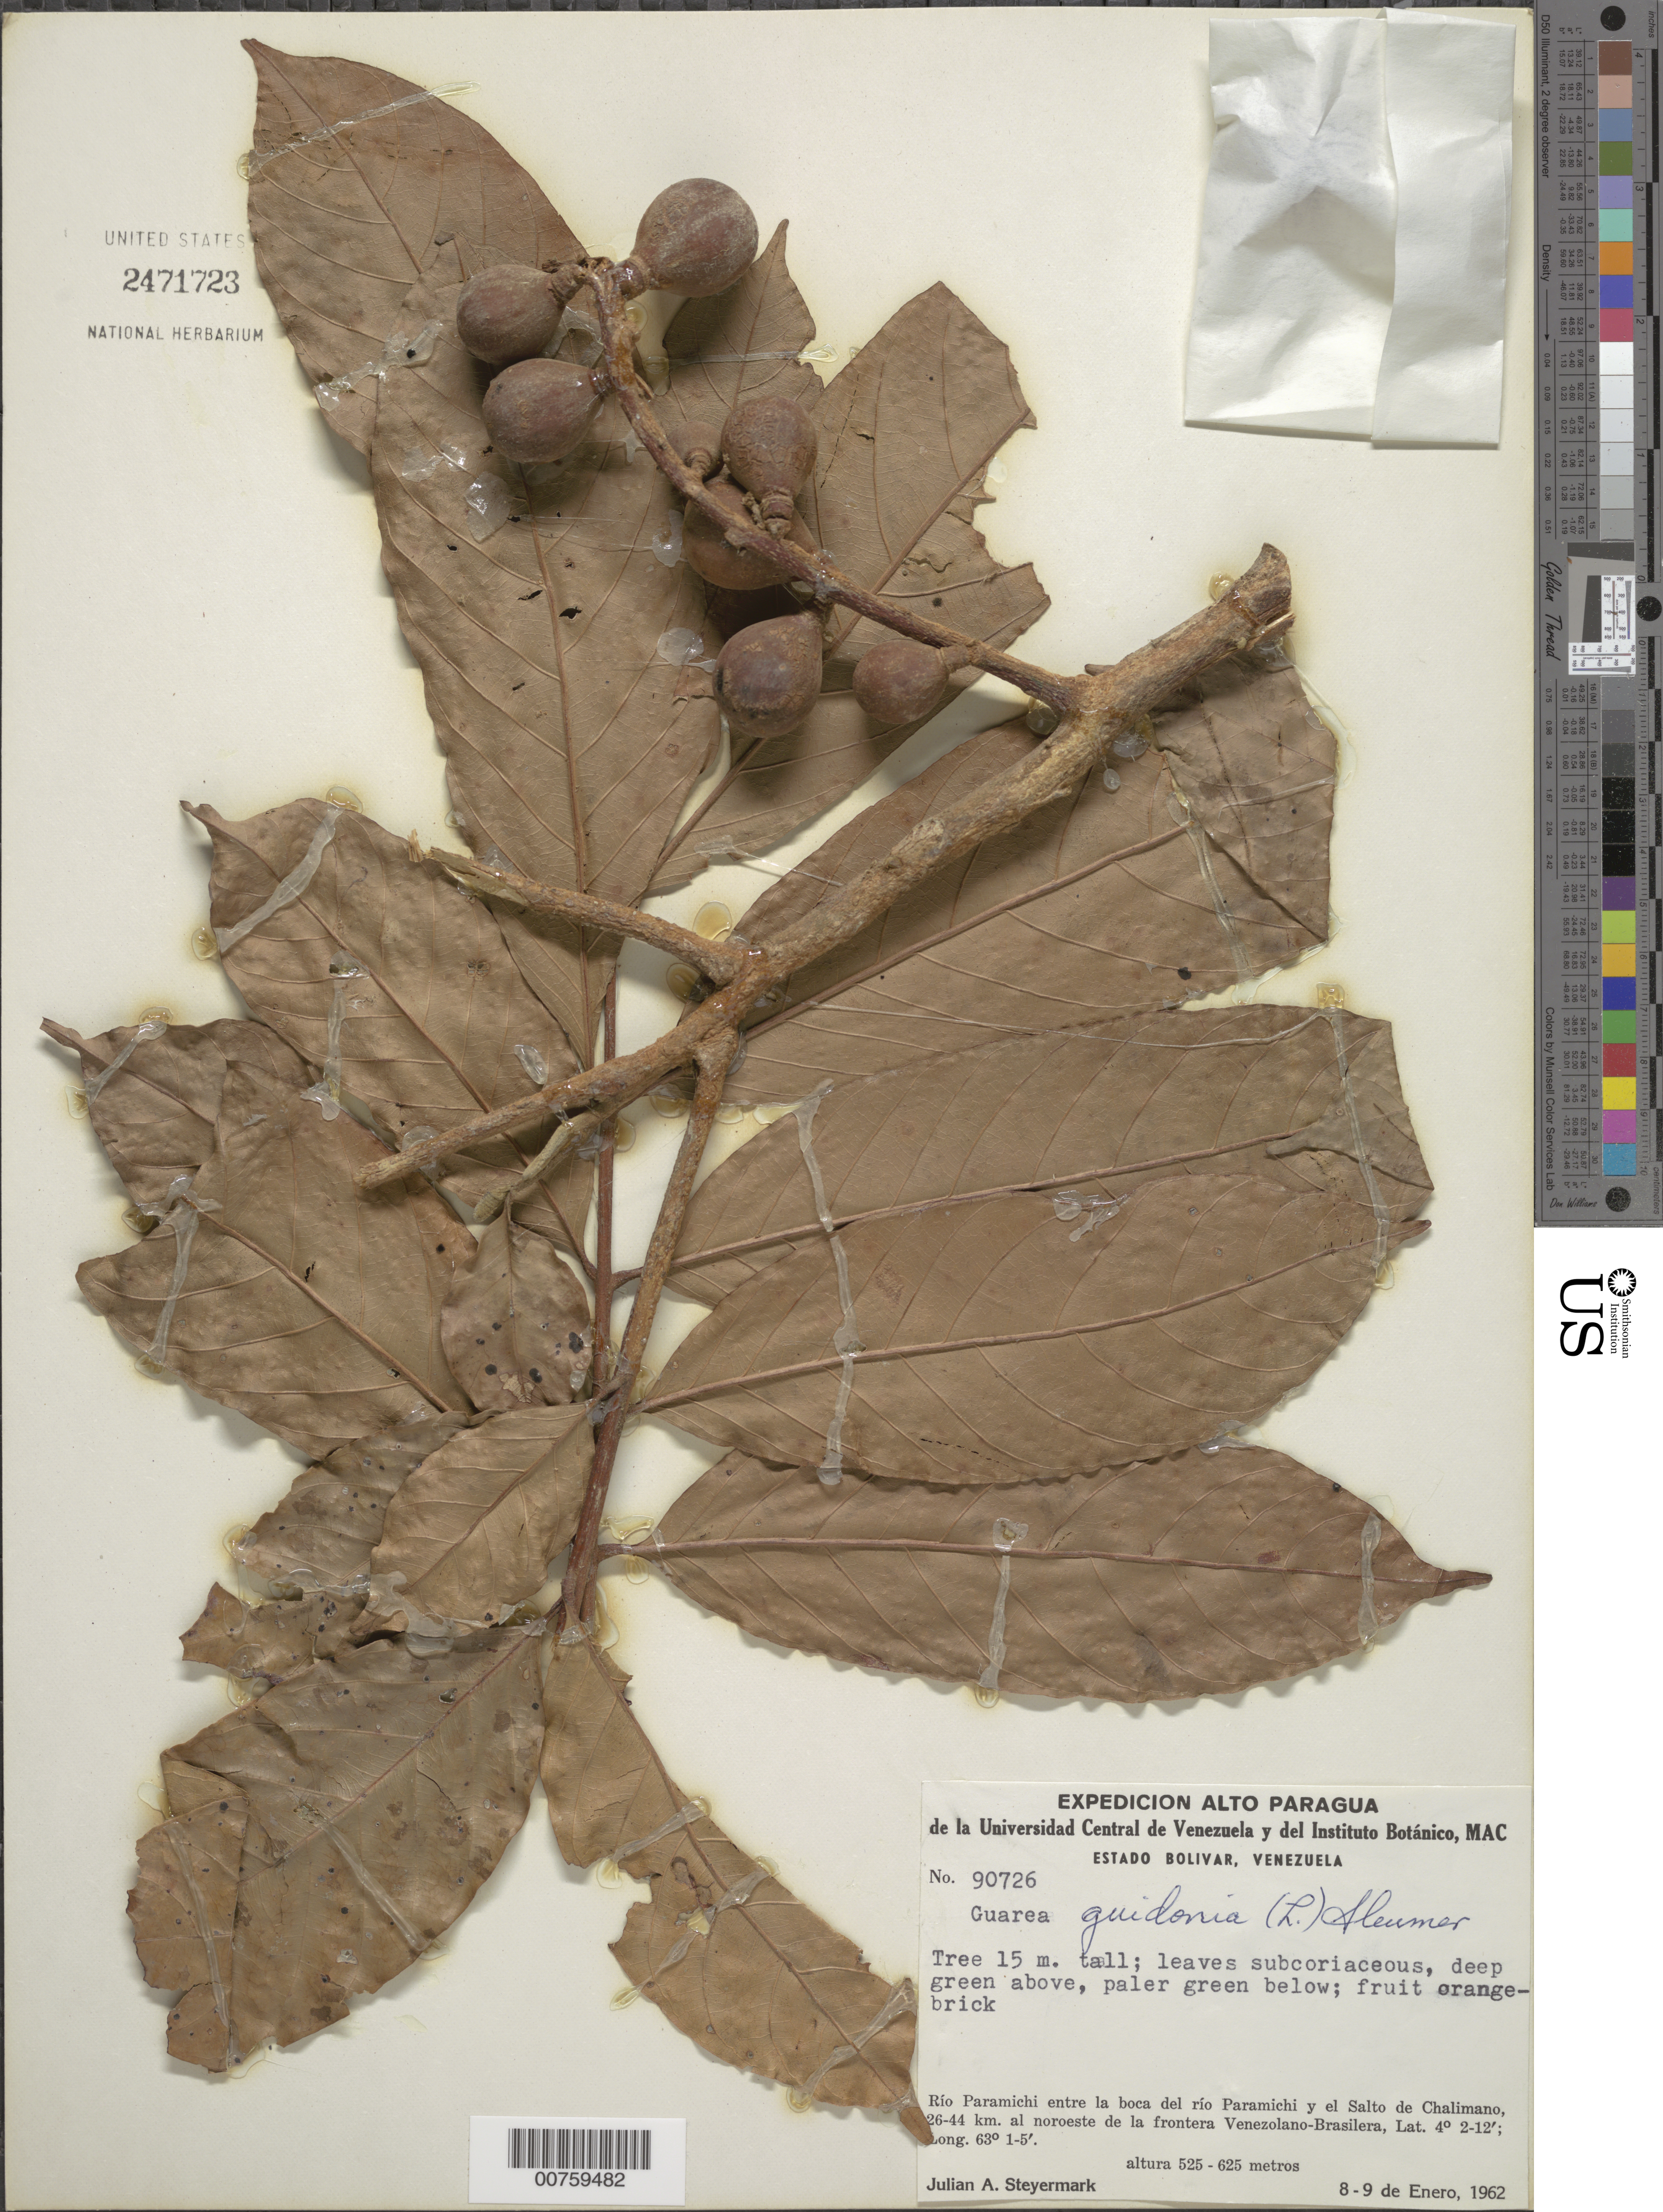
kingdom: Plantae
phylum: Tracheophyta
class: Magnoliopsida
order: Sapindales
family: Meliaceae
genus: Guarea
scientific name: Guarea guidonia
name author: (L.) Sleumer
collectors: J. Steyermark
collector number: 90726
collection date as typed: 8-Jan-62 to 9-Jan-62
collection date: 1962-01-08/1962-01-09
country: Venezuela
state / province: Bolívar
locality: Río Paramichi entre la boca del río Paramichi y el Salto de Chalimano, 26-44 NE de la Venezuela-Brazil border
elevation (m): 525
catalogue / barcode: US 2471723